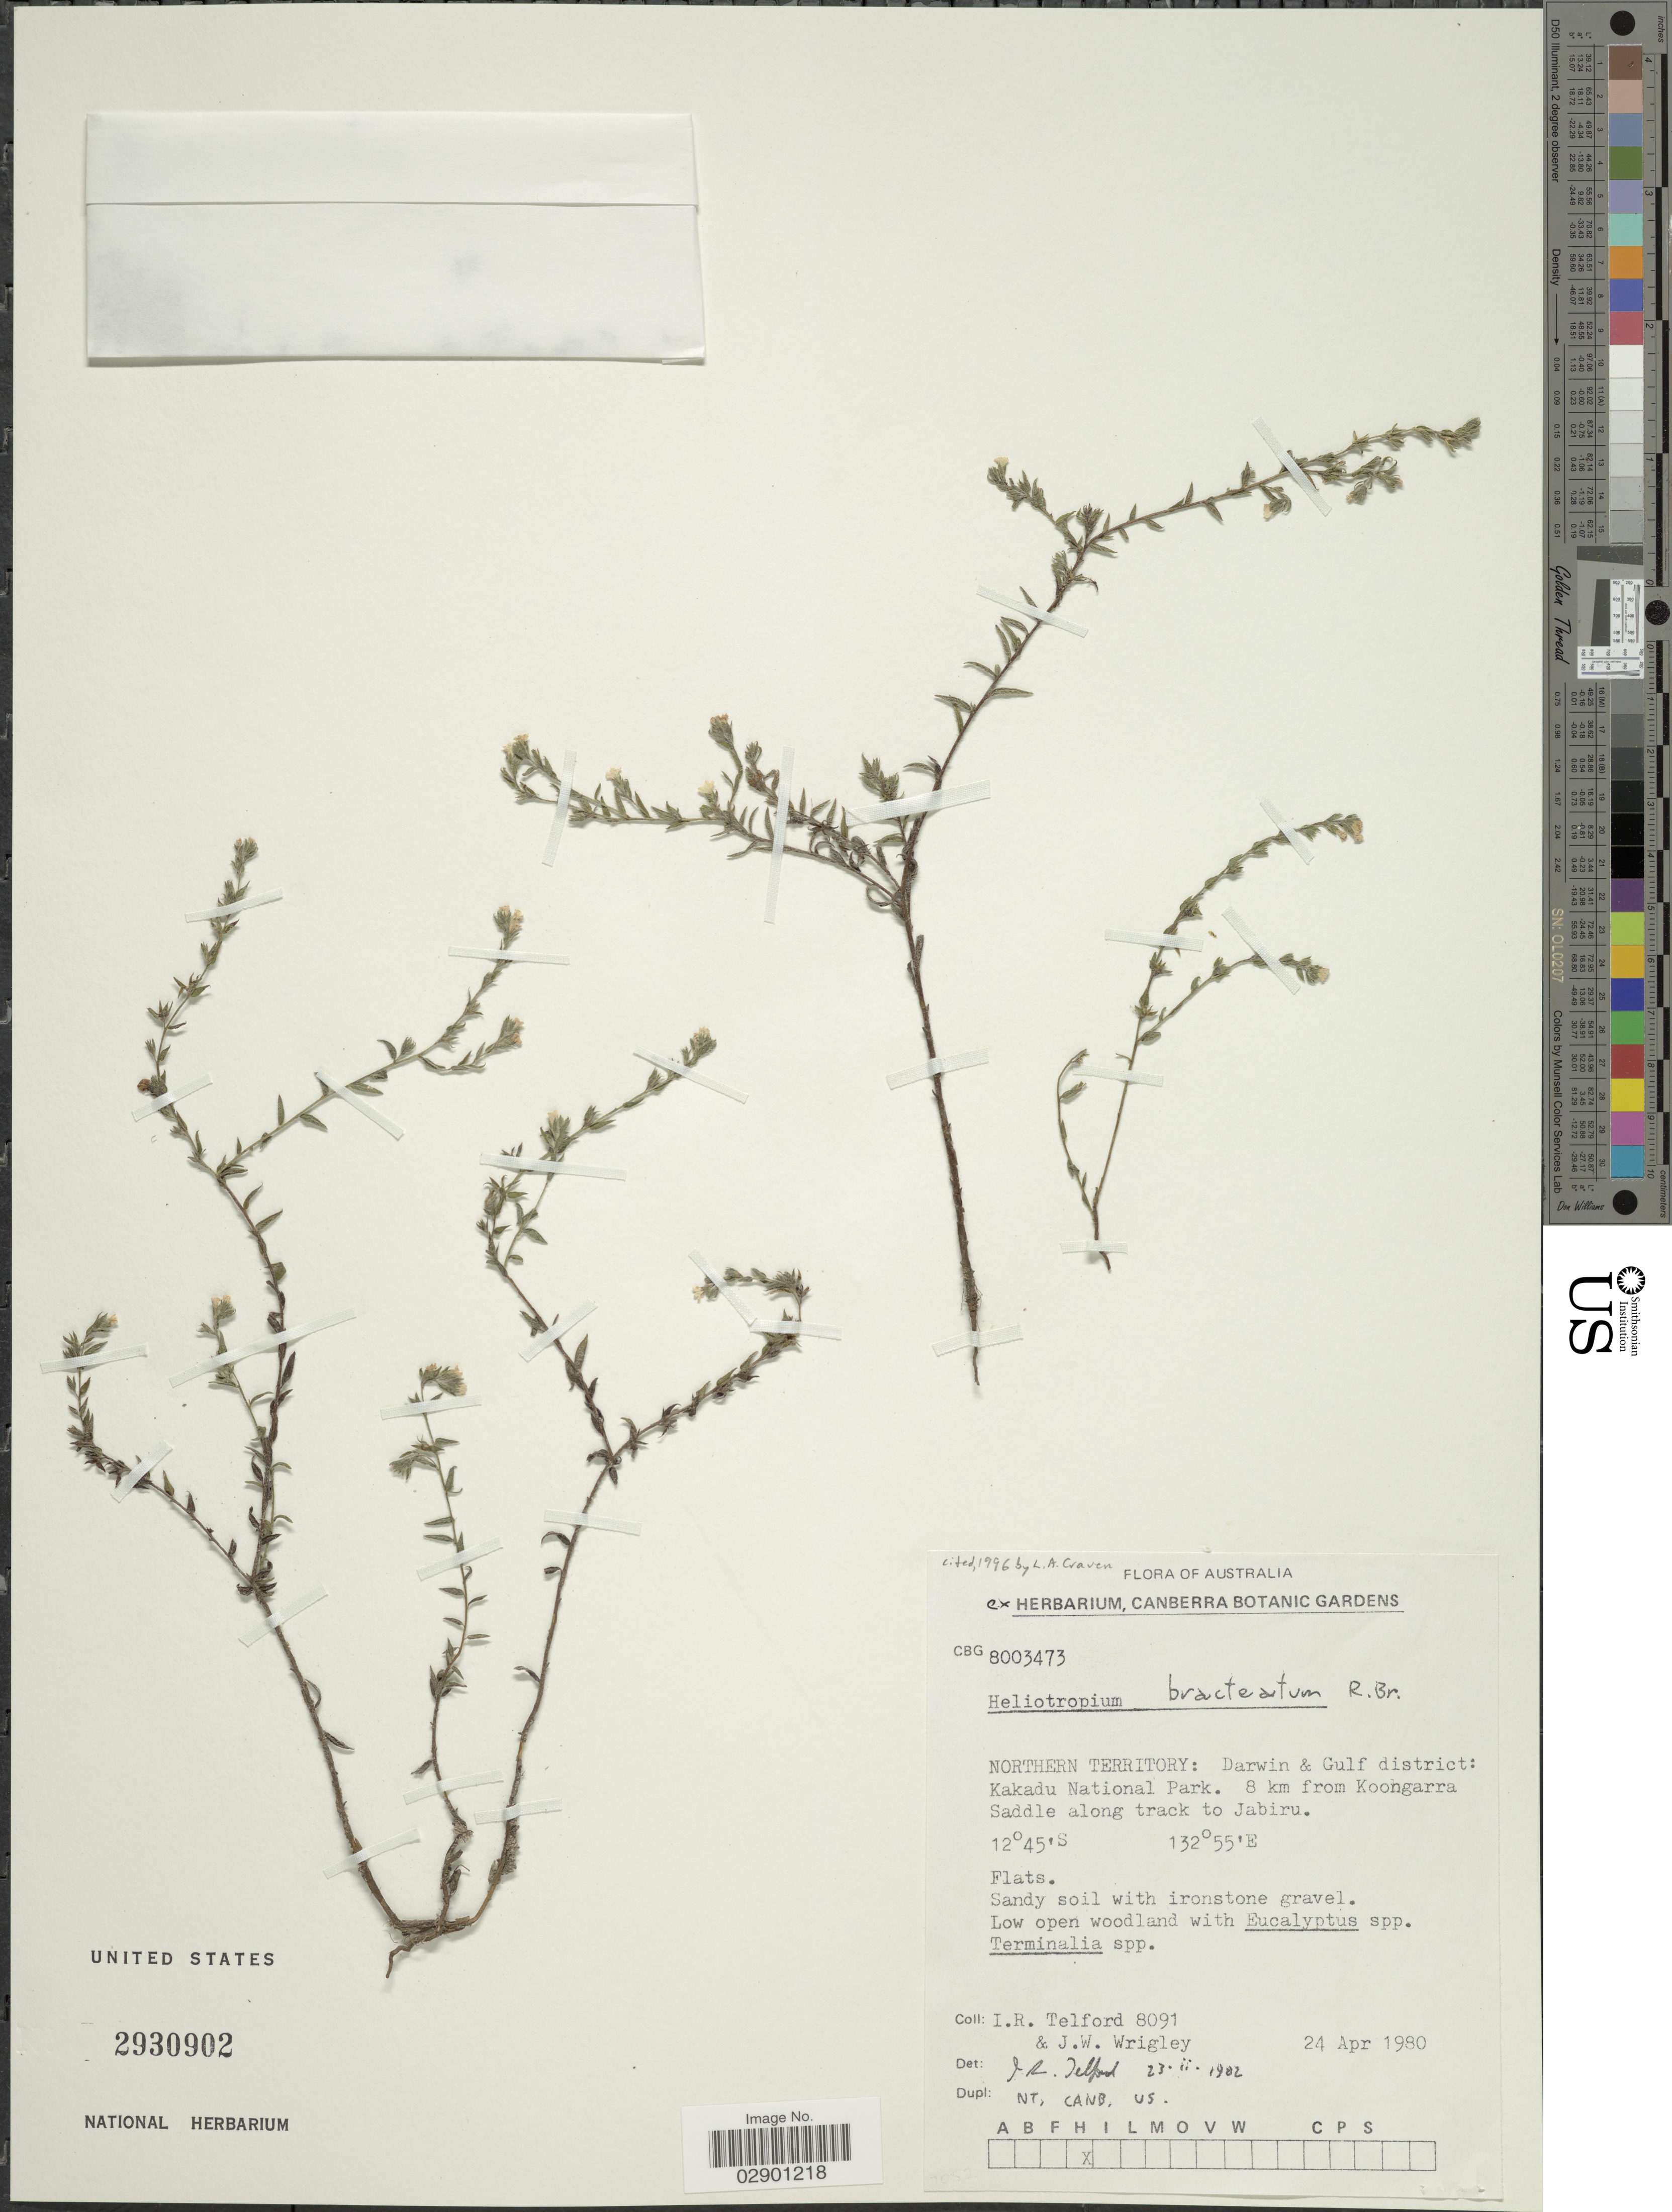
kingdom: Plantae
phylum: Tracheophyta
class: Magnoliopsida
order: Boraginales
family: Heliotropiaceae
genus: Heliotropium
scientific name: Heliotropium bracteatum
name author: R. Br.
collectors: I. R. Telford & J. Wrigley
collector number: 8091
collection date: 1980-04-24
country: Australia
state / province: Northern Territory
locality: Darwin & Gulf district: Kakadu National Park. 8 km from Koongarra Saddle along track to Jabiru.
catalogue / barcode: US 2930902